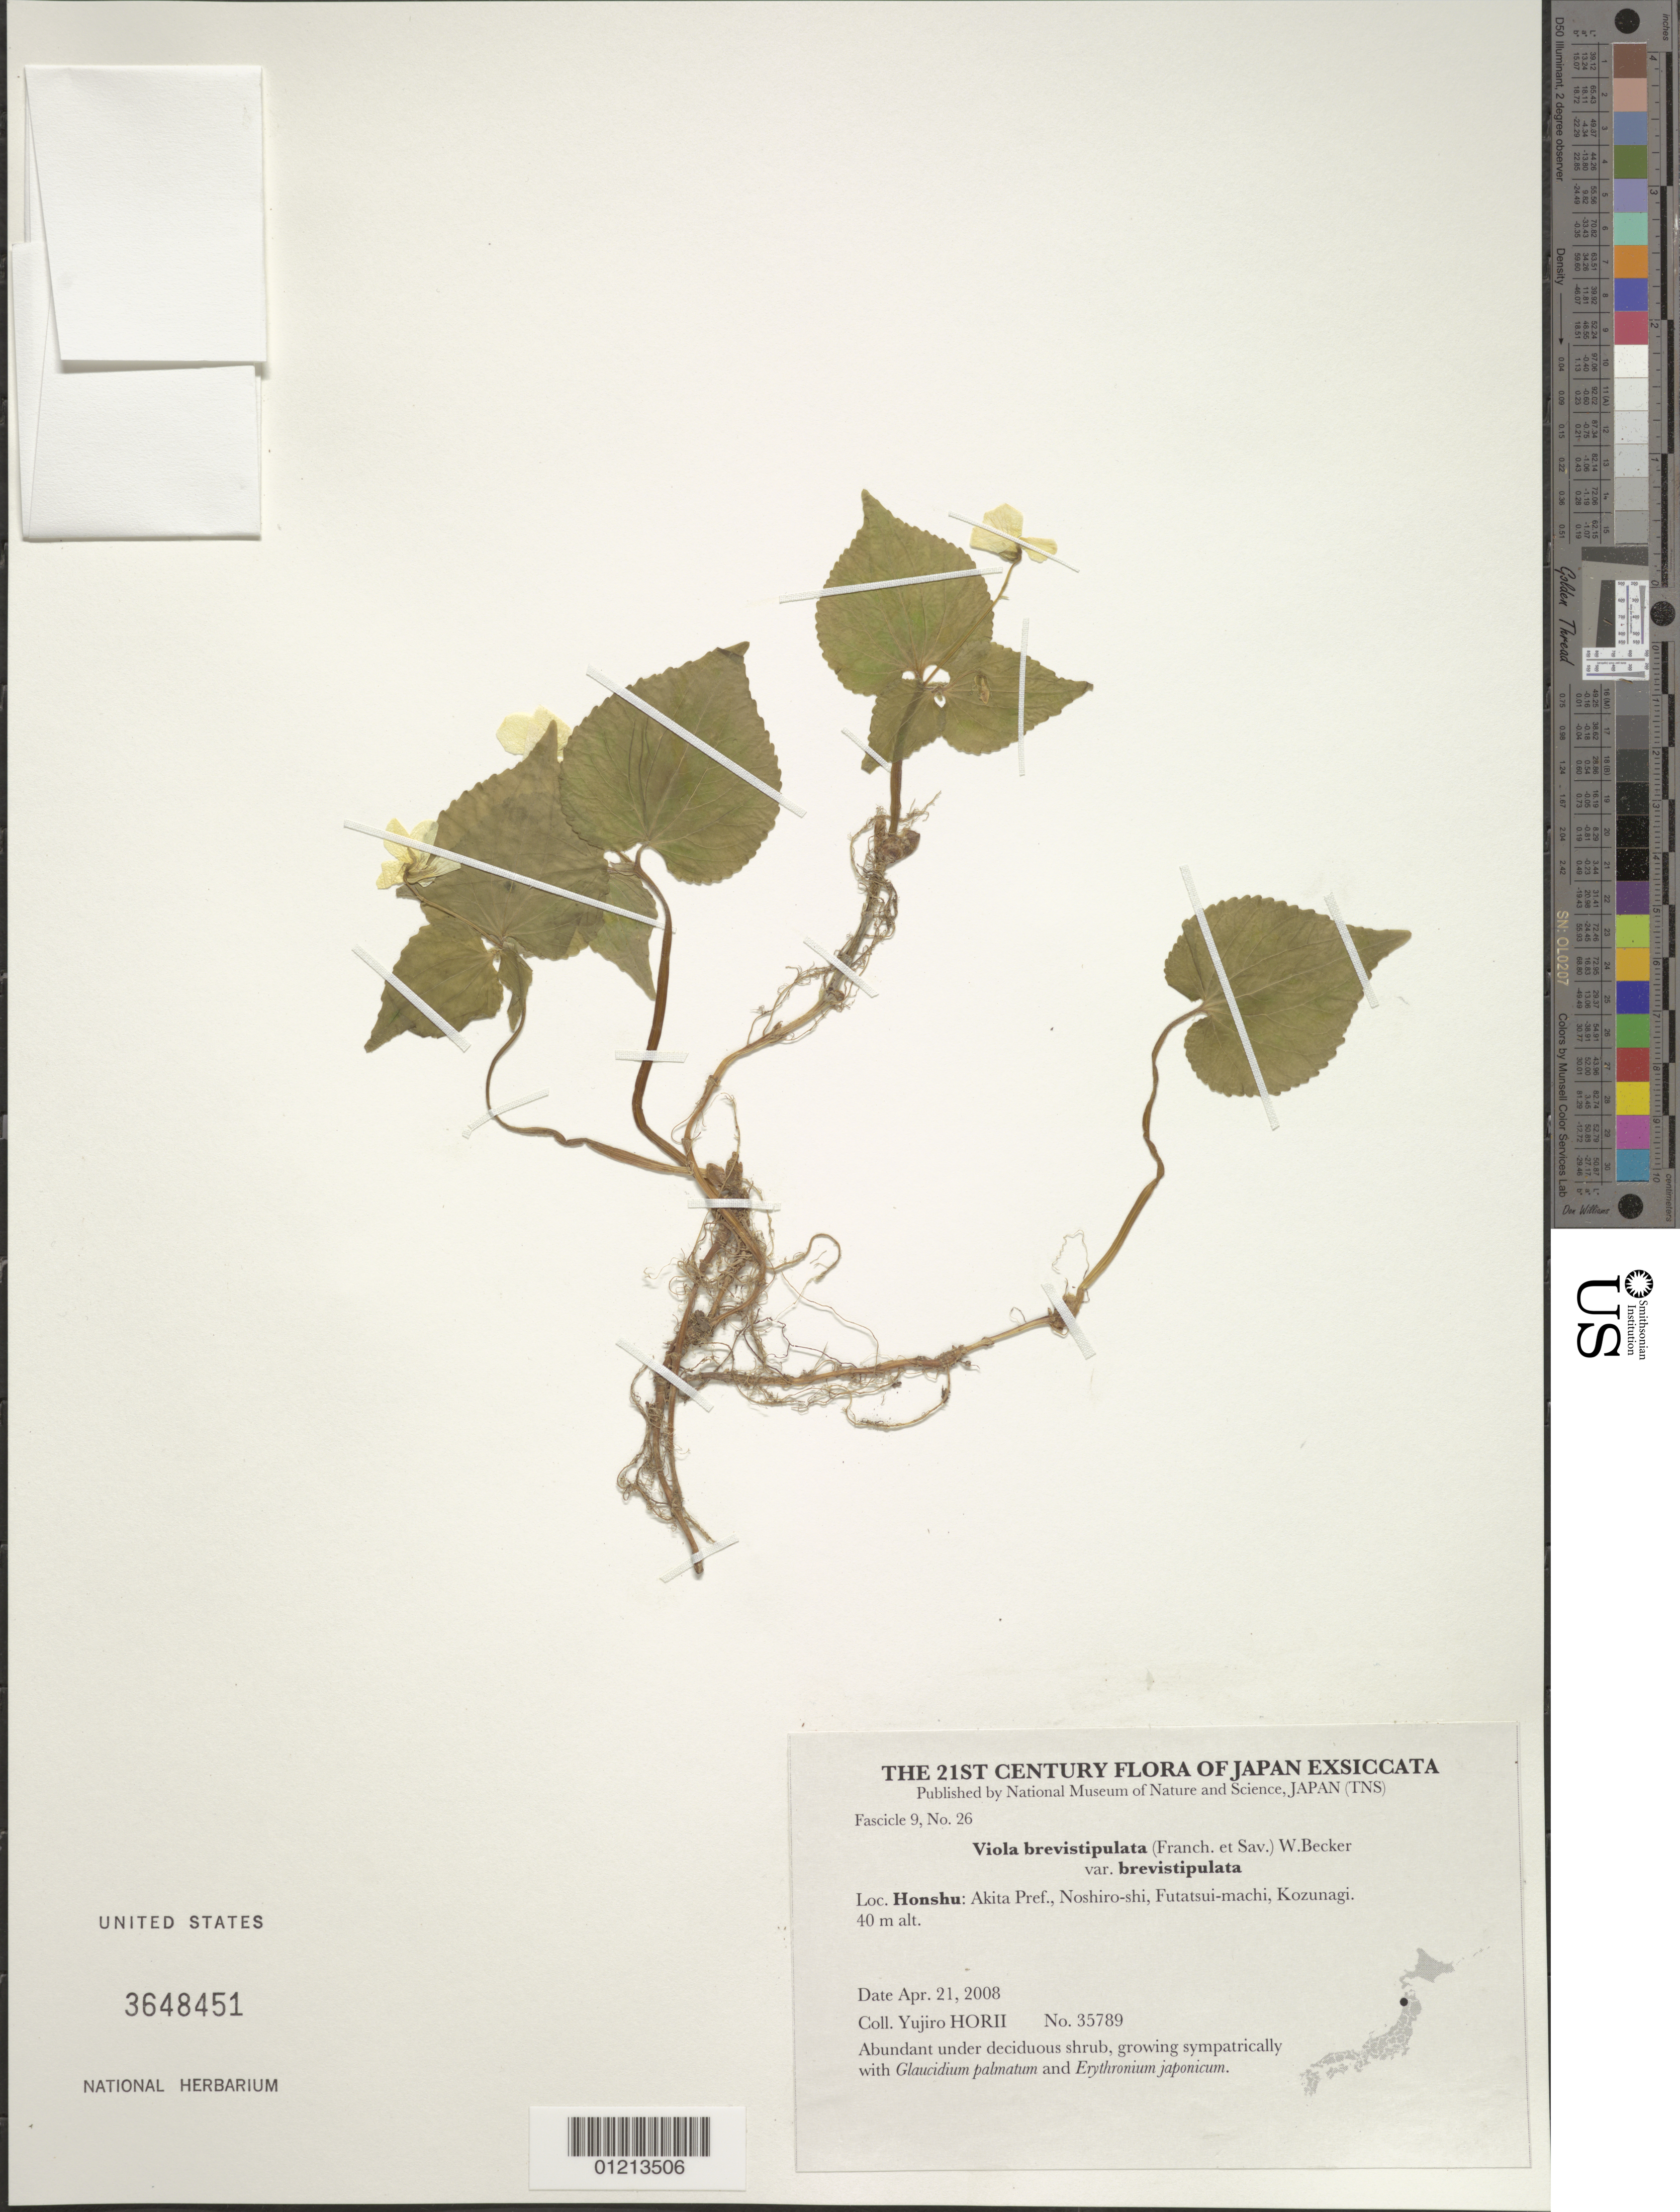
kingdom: Plantae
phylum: Tracheophyta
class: Magnoliopsida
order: Malpighiales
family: Violaceae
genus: Viola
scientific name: Viola brevistipulata var. brevistipulata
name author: (Franch. & Sav.) W. Becker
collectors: Y. Horii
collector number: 35789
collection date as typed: Apr. 21, 2008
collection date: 2008-04-21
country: Japan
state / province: Akita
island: Honshu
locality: Noshiro-shi, Futatsui-machi, Kozunagi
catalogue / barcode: US 3648451